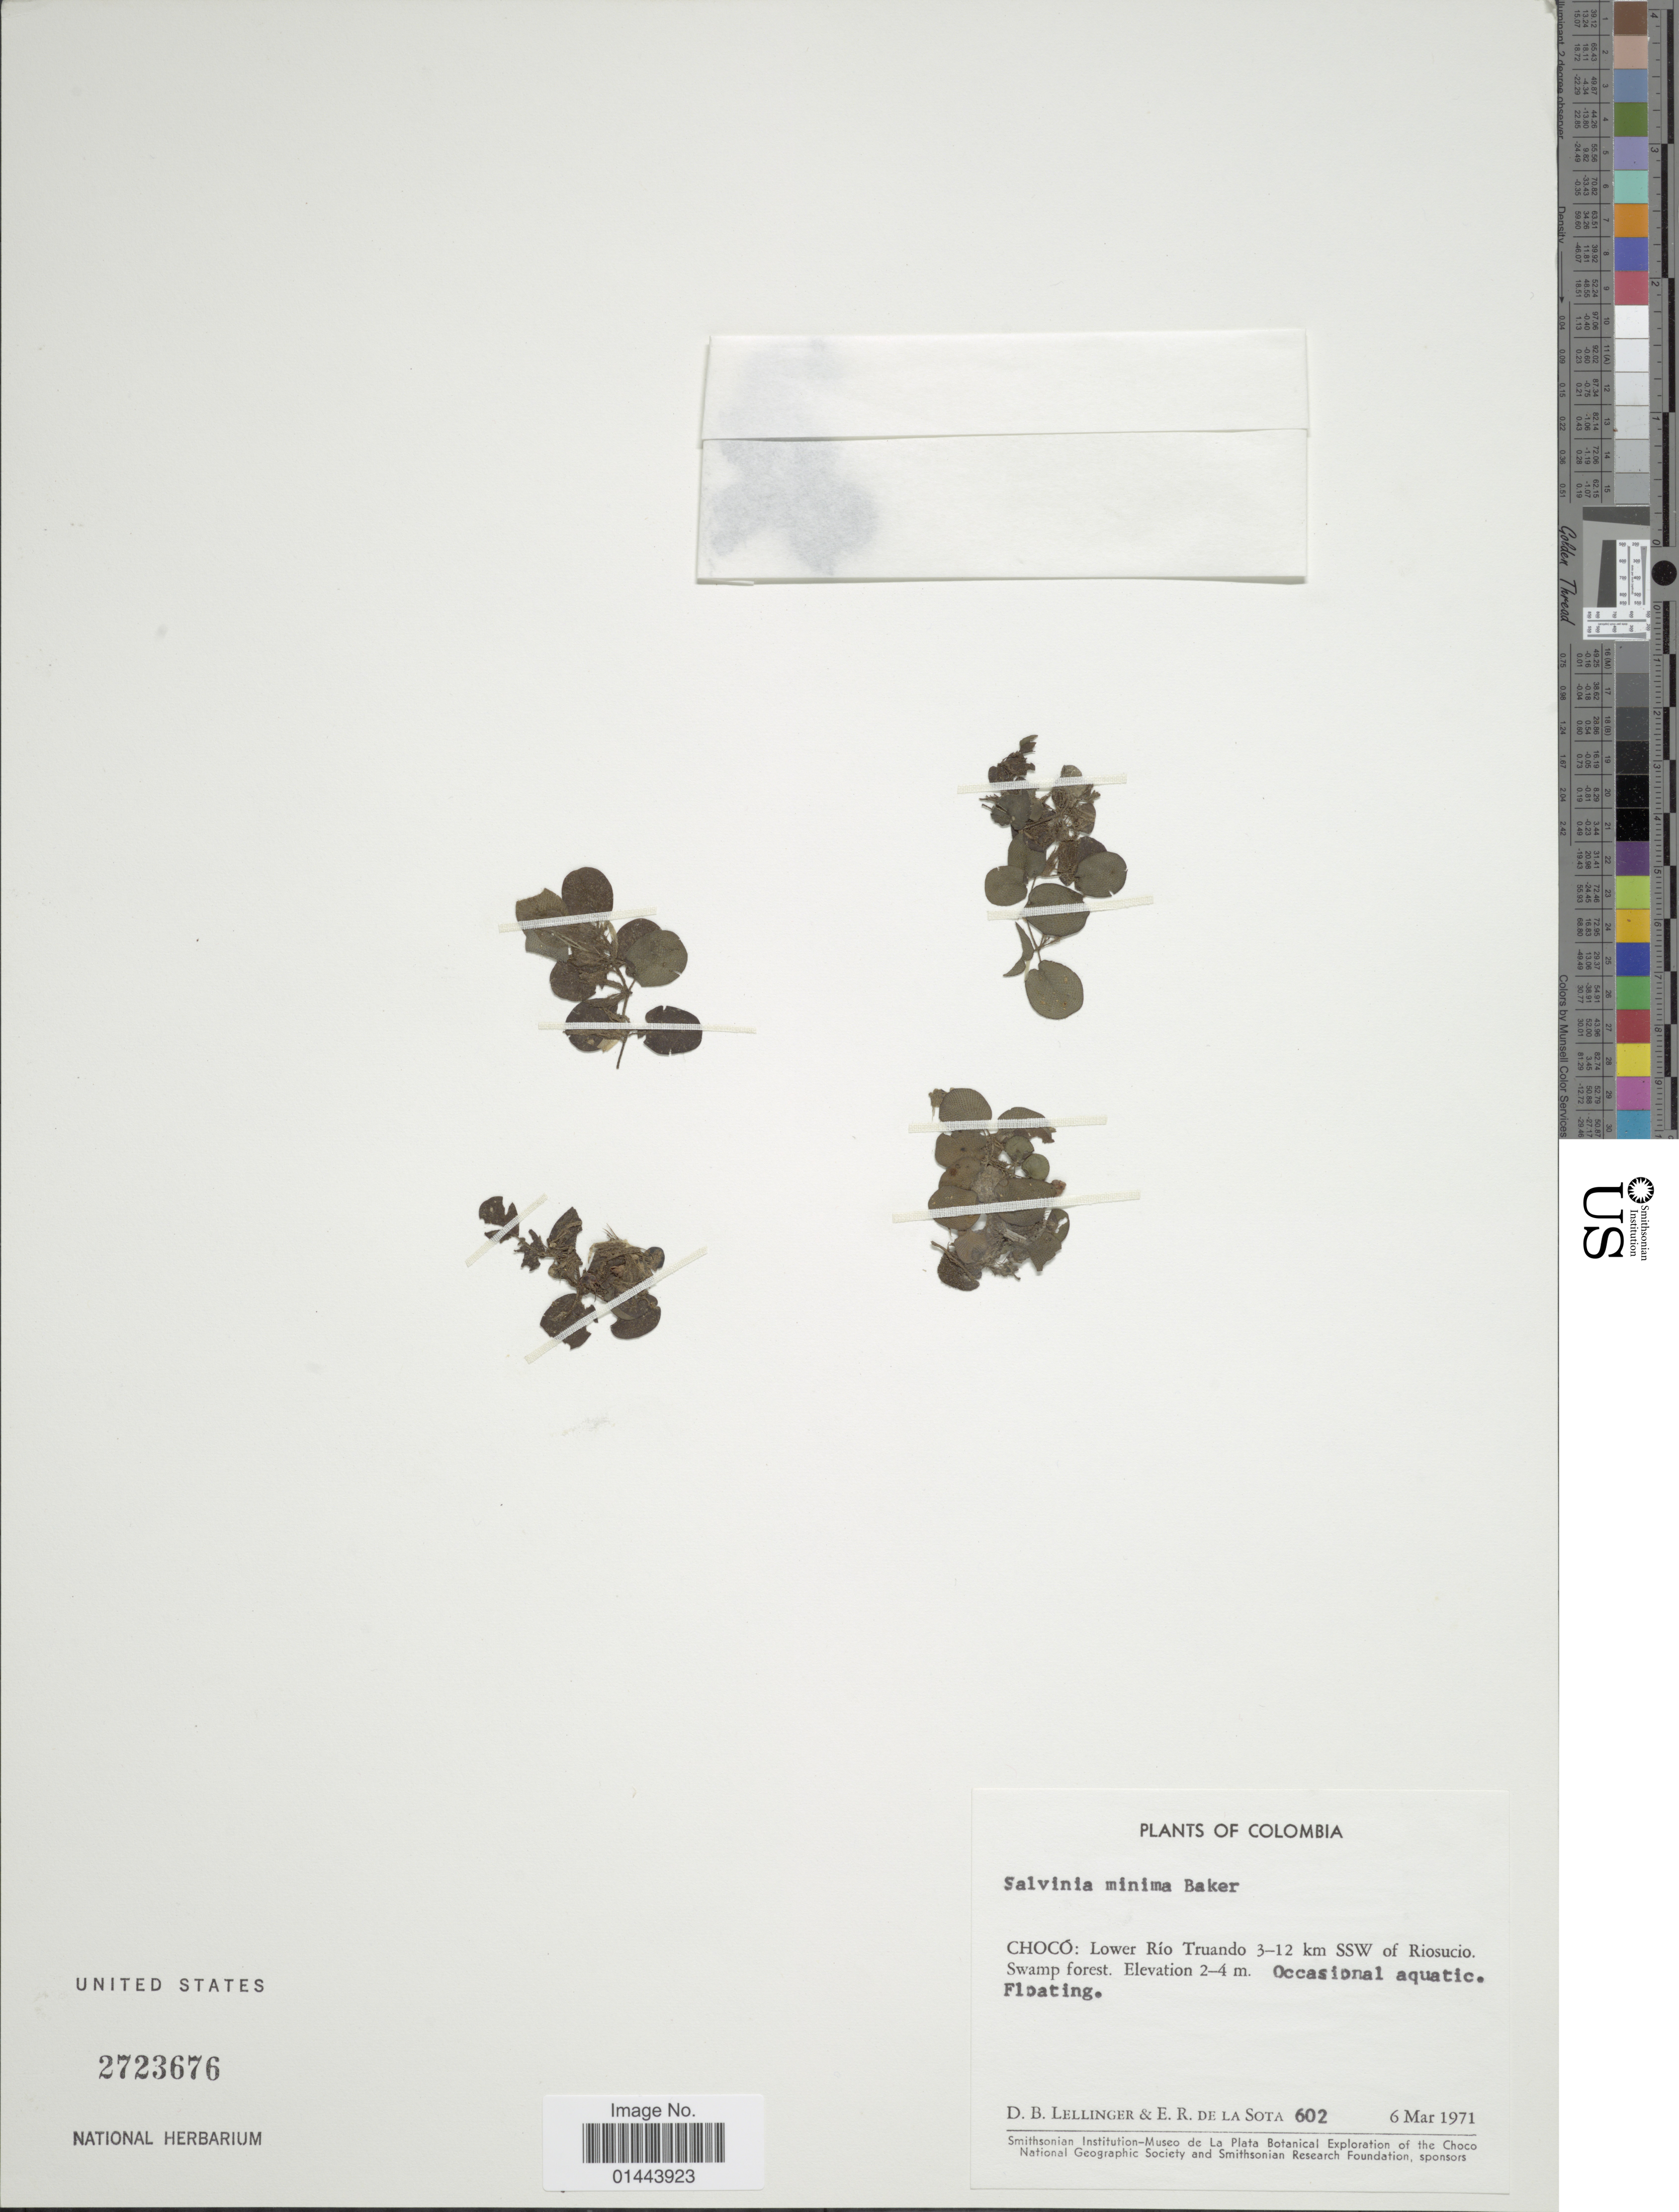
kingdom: Plantae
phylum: Tracheophyta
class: Polypodiopsida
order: Salviniales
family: Salviniaceae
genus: Salvinia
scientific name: Salvinia minima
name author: Baker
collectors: D. B. Lellinger & E. R. de la Sota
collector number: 602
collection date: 1971-03-06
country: Colombia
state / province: Chocó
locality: Lower Río Truando 3-12 km SSW of Riosucio, Swamp Forest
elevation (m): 2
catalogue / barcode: US 2723676